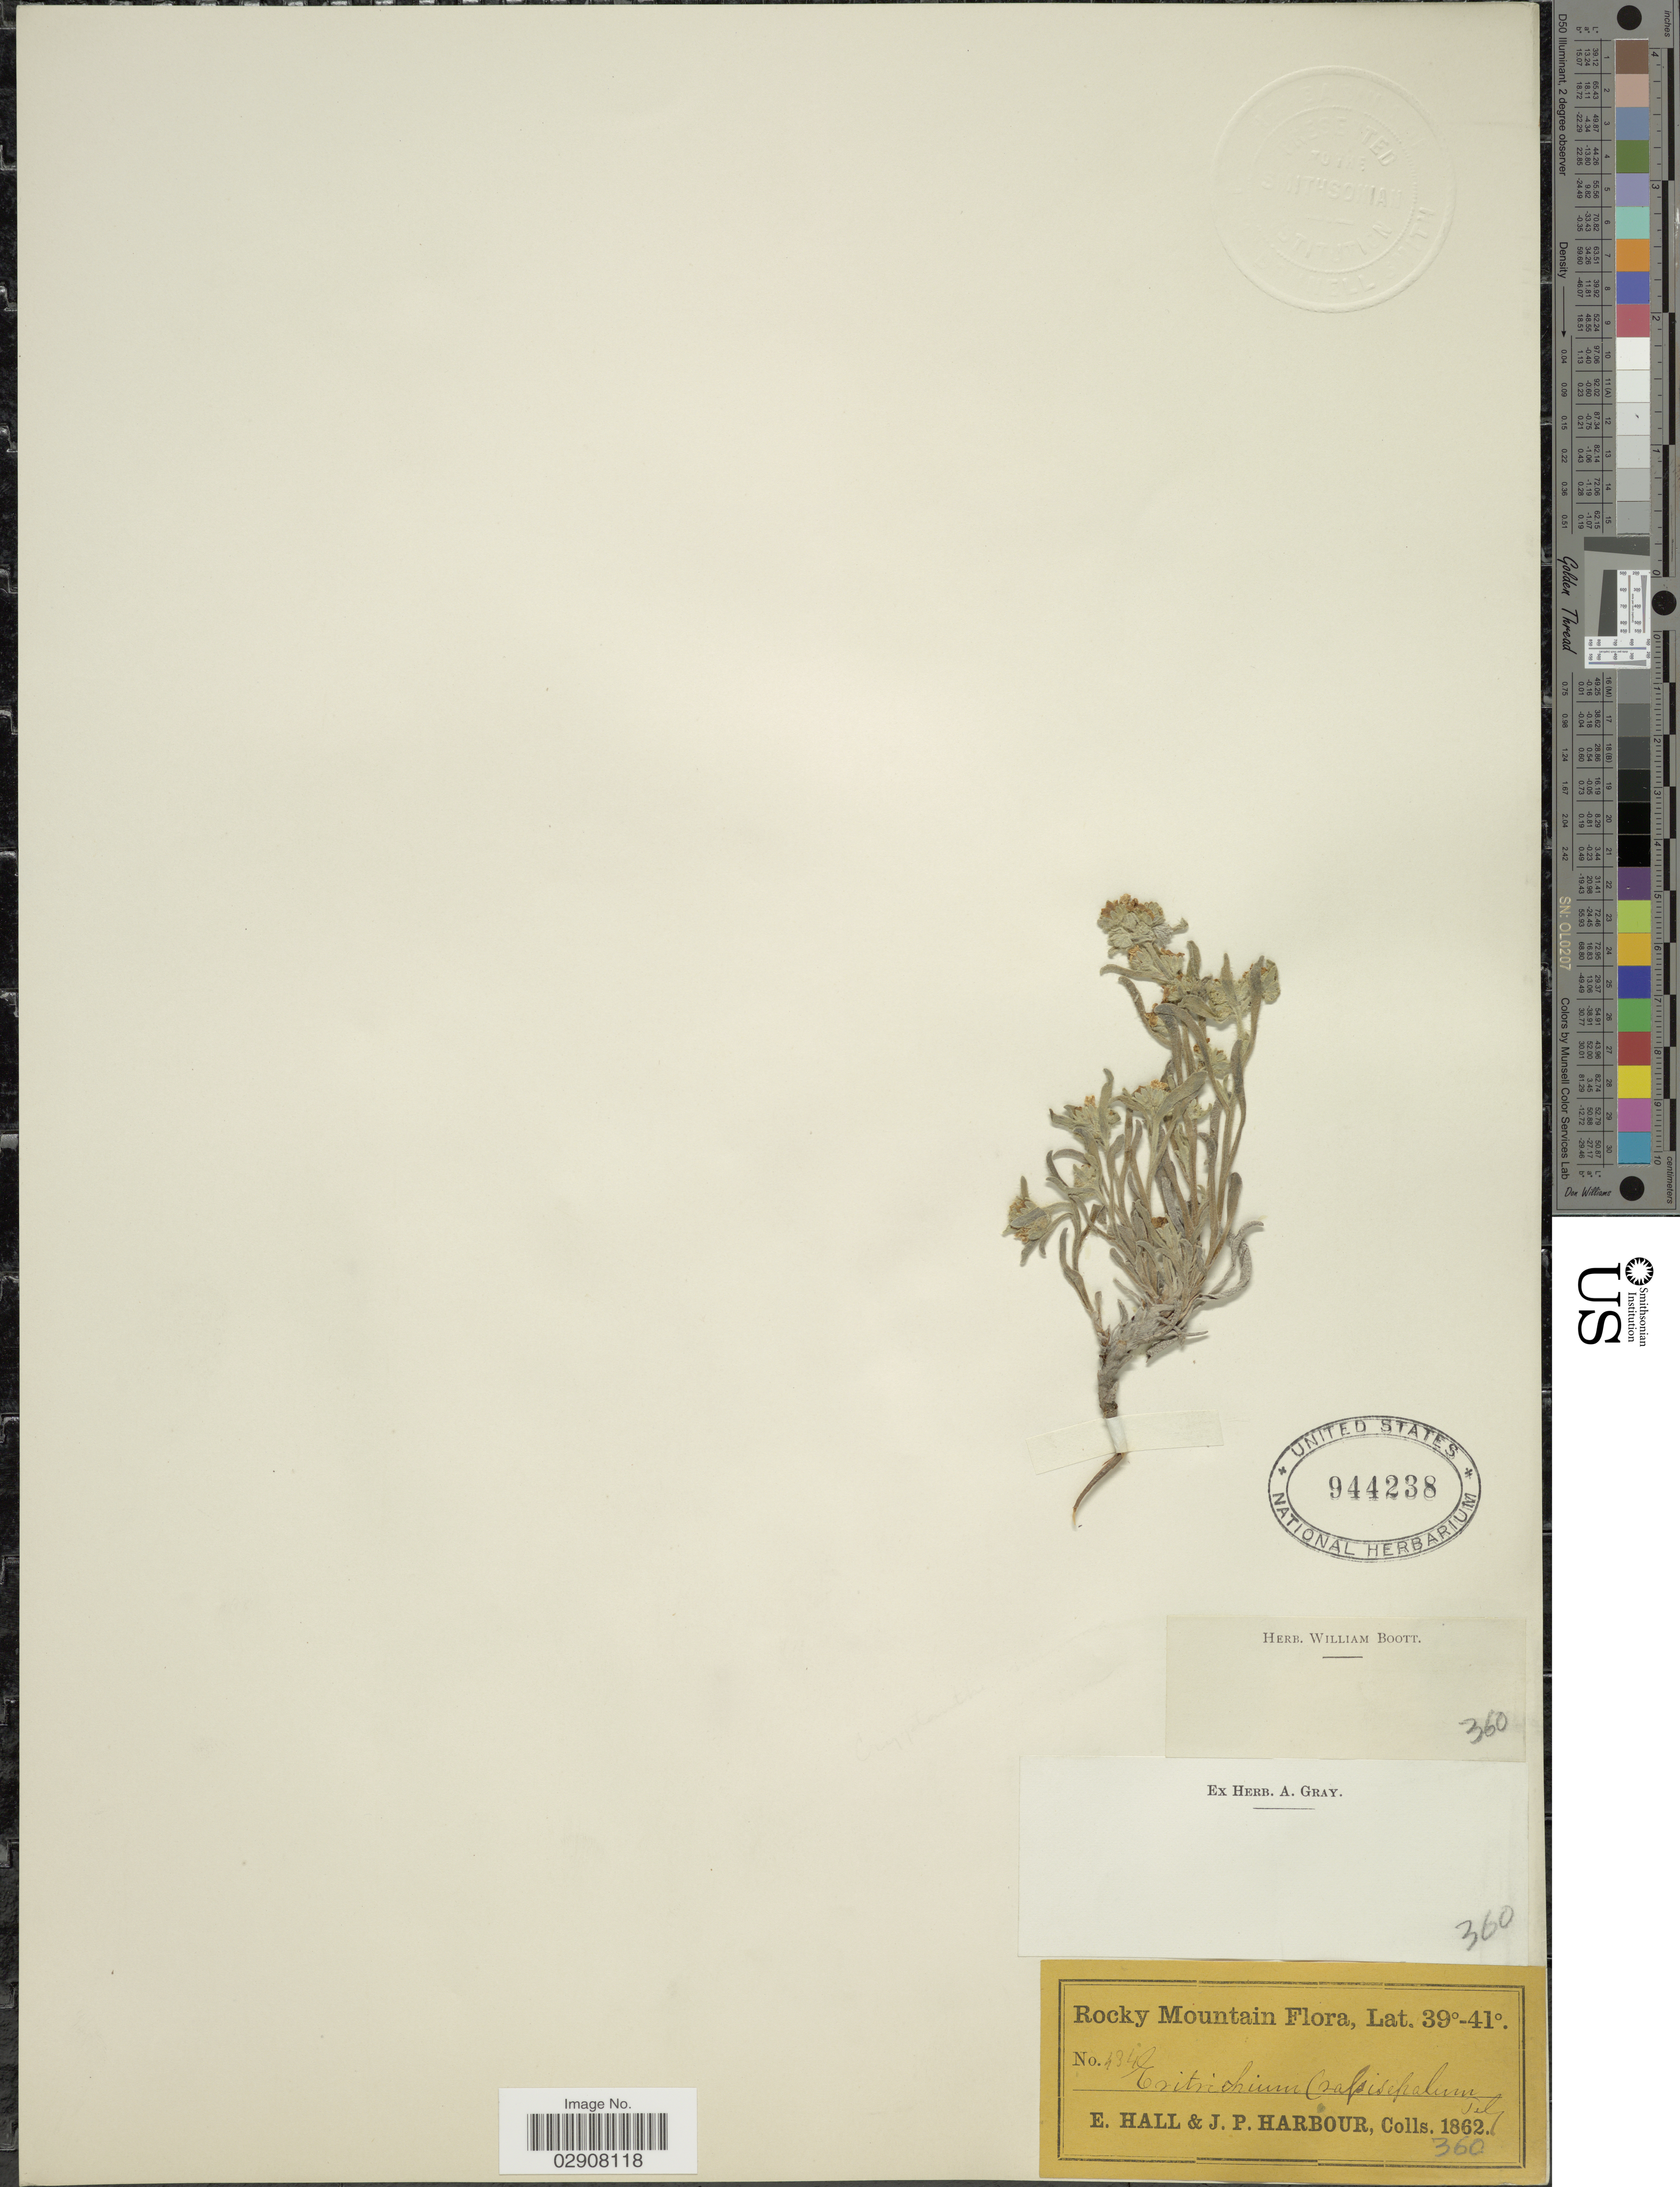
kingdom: Plantae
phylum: Tracheophyta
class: Magnoliopsida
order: Boraginales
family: Boraginaceae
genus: Cryptantha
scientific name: Cryptantha minima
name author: Rydb.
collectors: E. Hall & J. Harbour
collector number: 434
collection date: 1862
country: United States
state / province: Colorado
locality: Rocky Mtns. Flora.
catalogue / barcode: US 944238